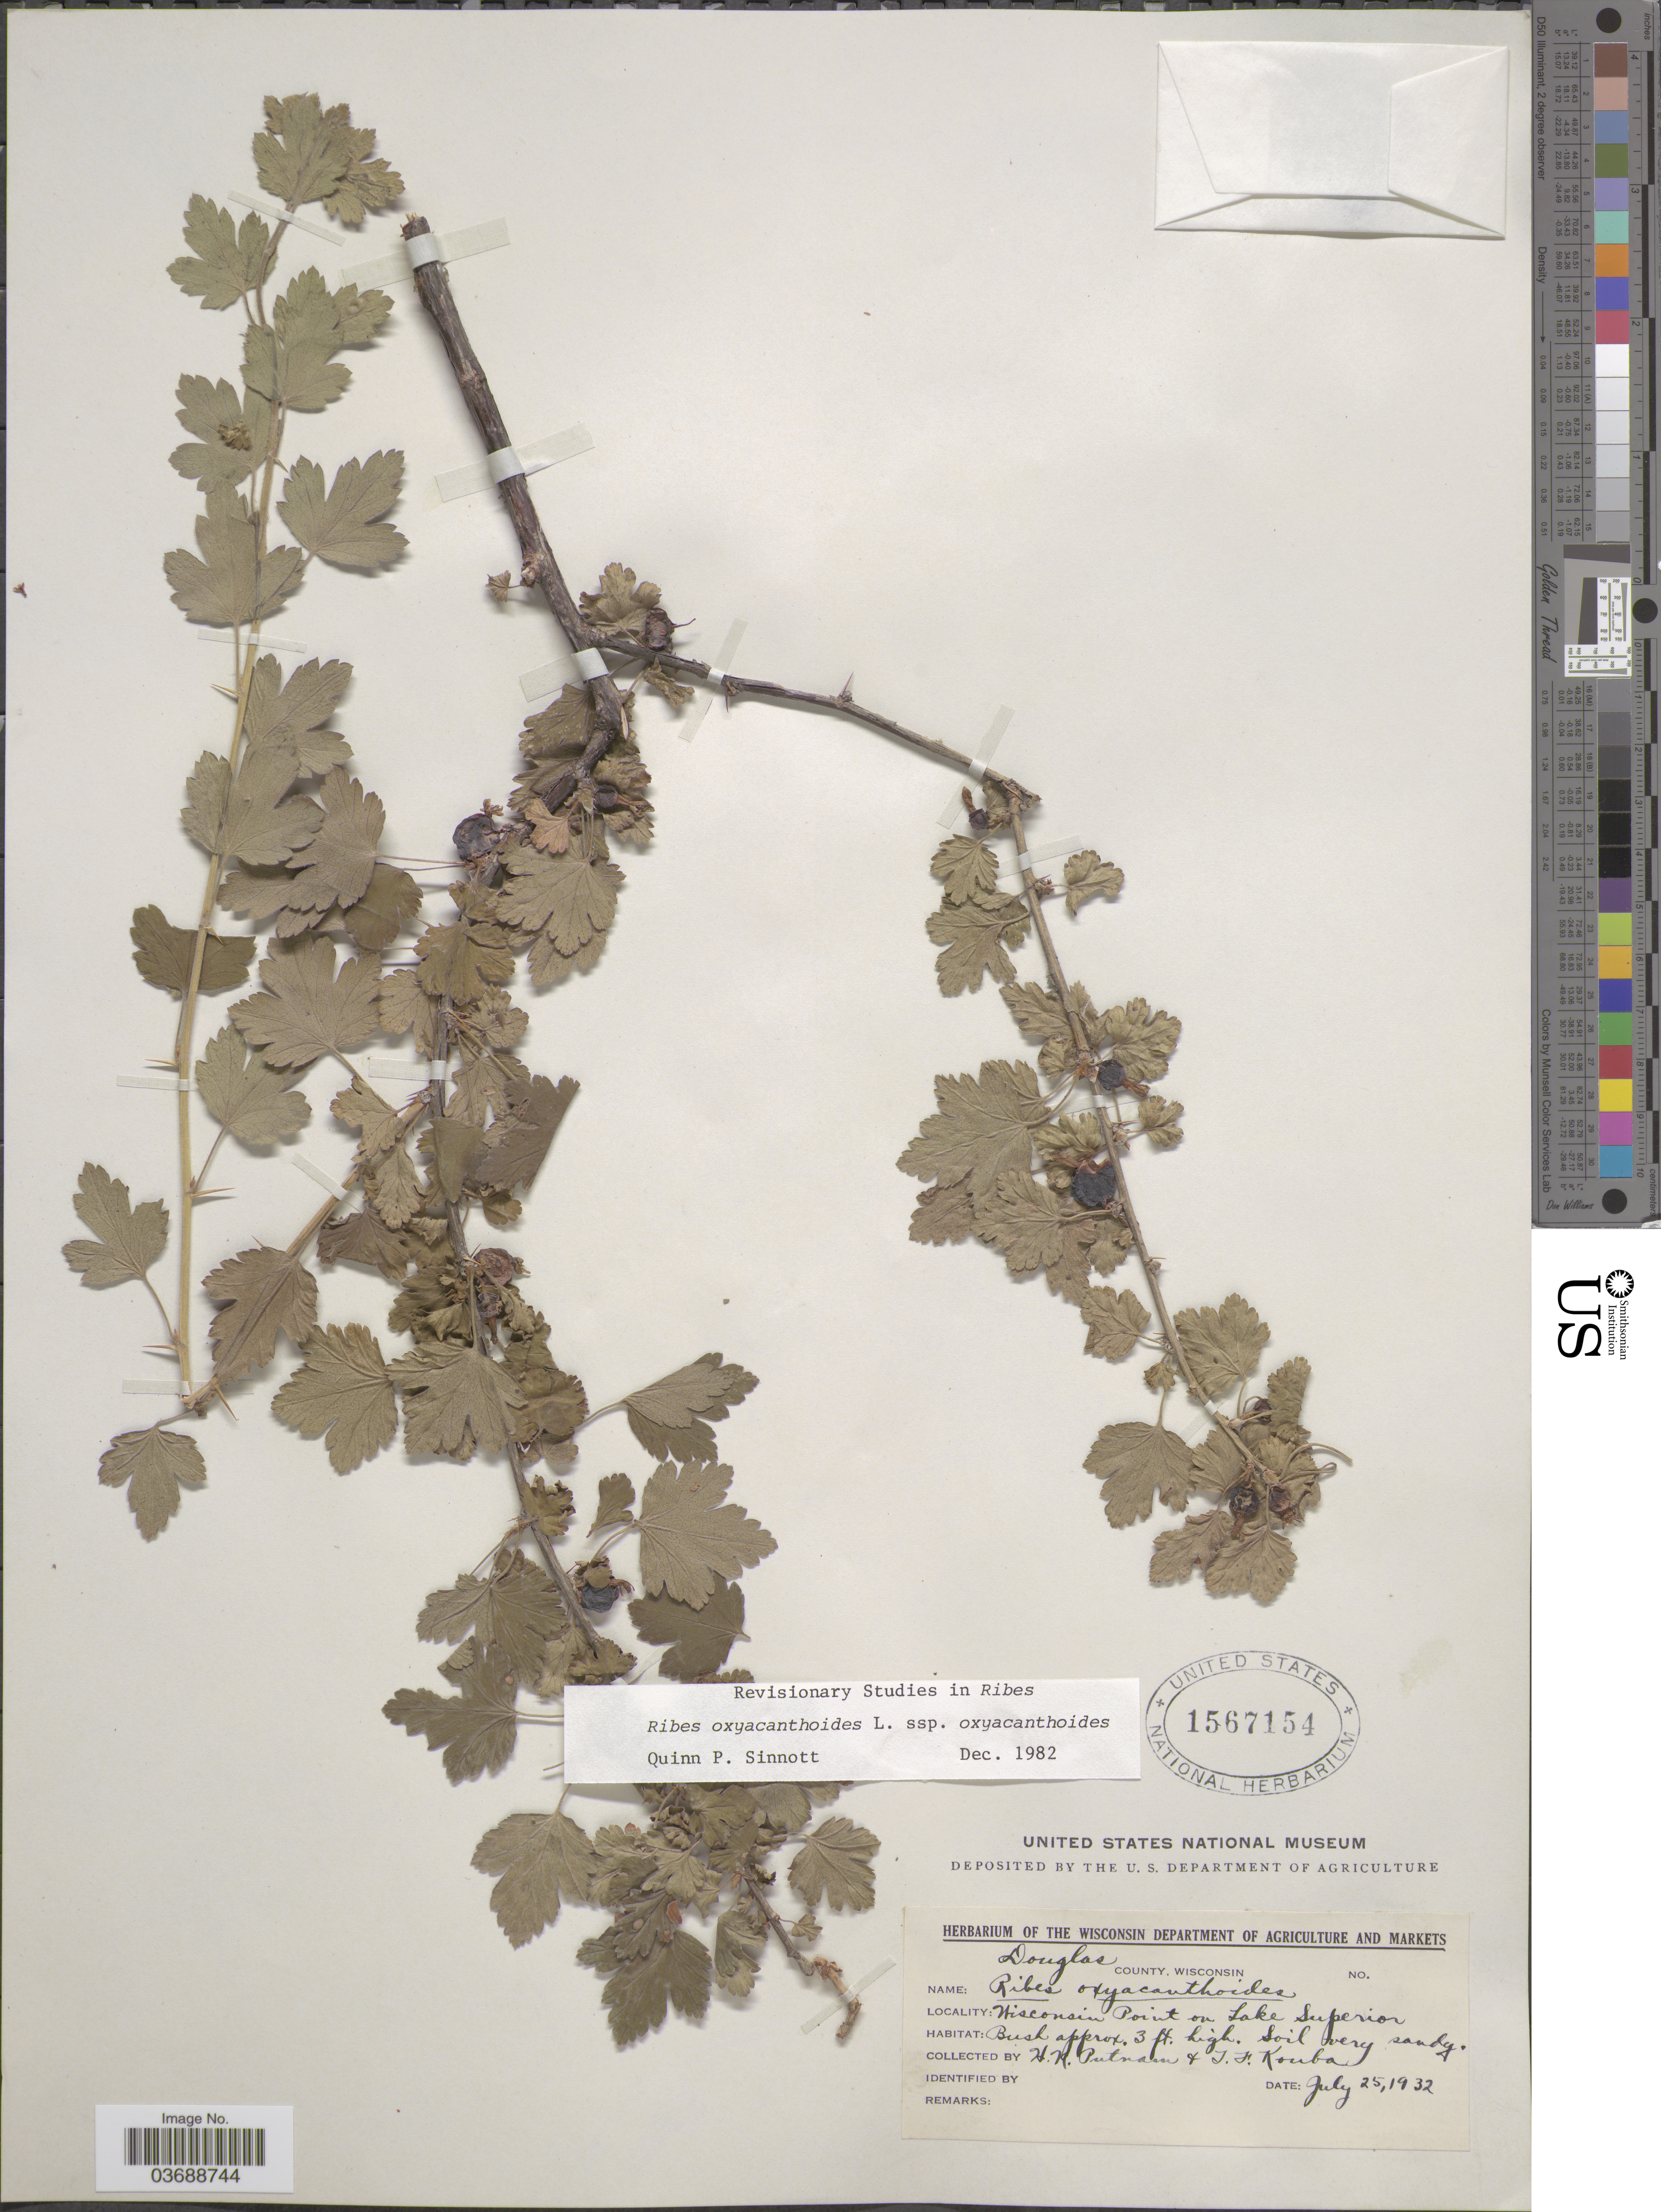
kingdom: Plantae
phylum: Tracheophyta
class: Magnoliopsida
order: Saxifragales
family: Grossulariaceae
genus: Ribes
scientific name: Ribes oxyacanthoides subsp. oxyacanthoides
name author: L.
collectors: H. Putnam & T. Kouba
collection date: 1932-07-25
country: United States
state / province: Wisconsin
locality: Dougals County. Wisconsin Point on Lake Superior.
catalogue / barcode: US 1567154